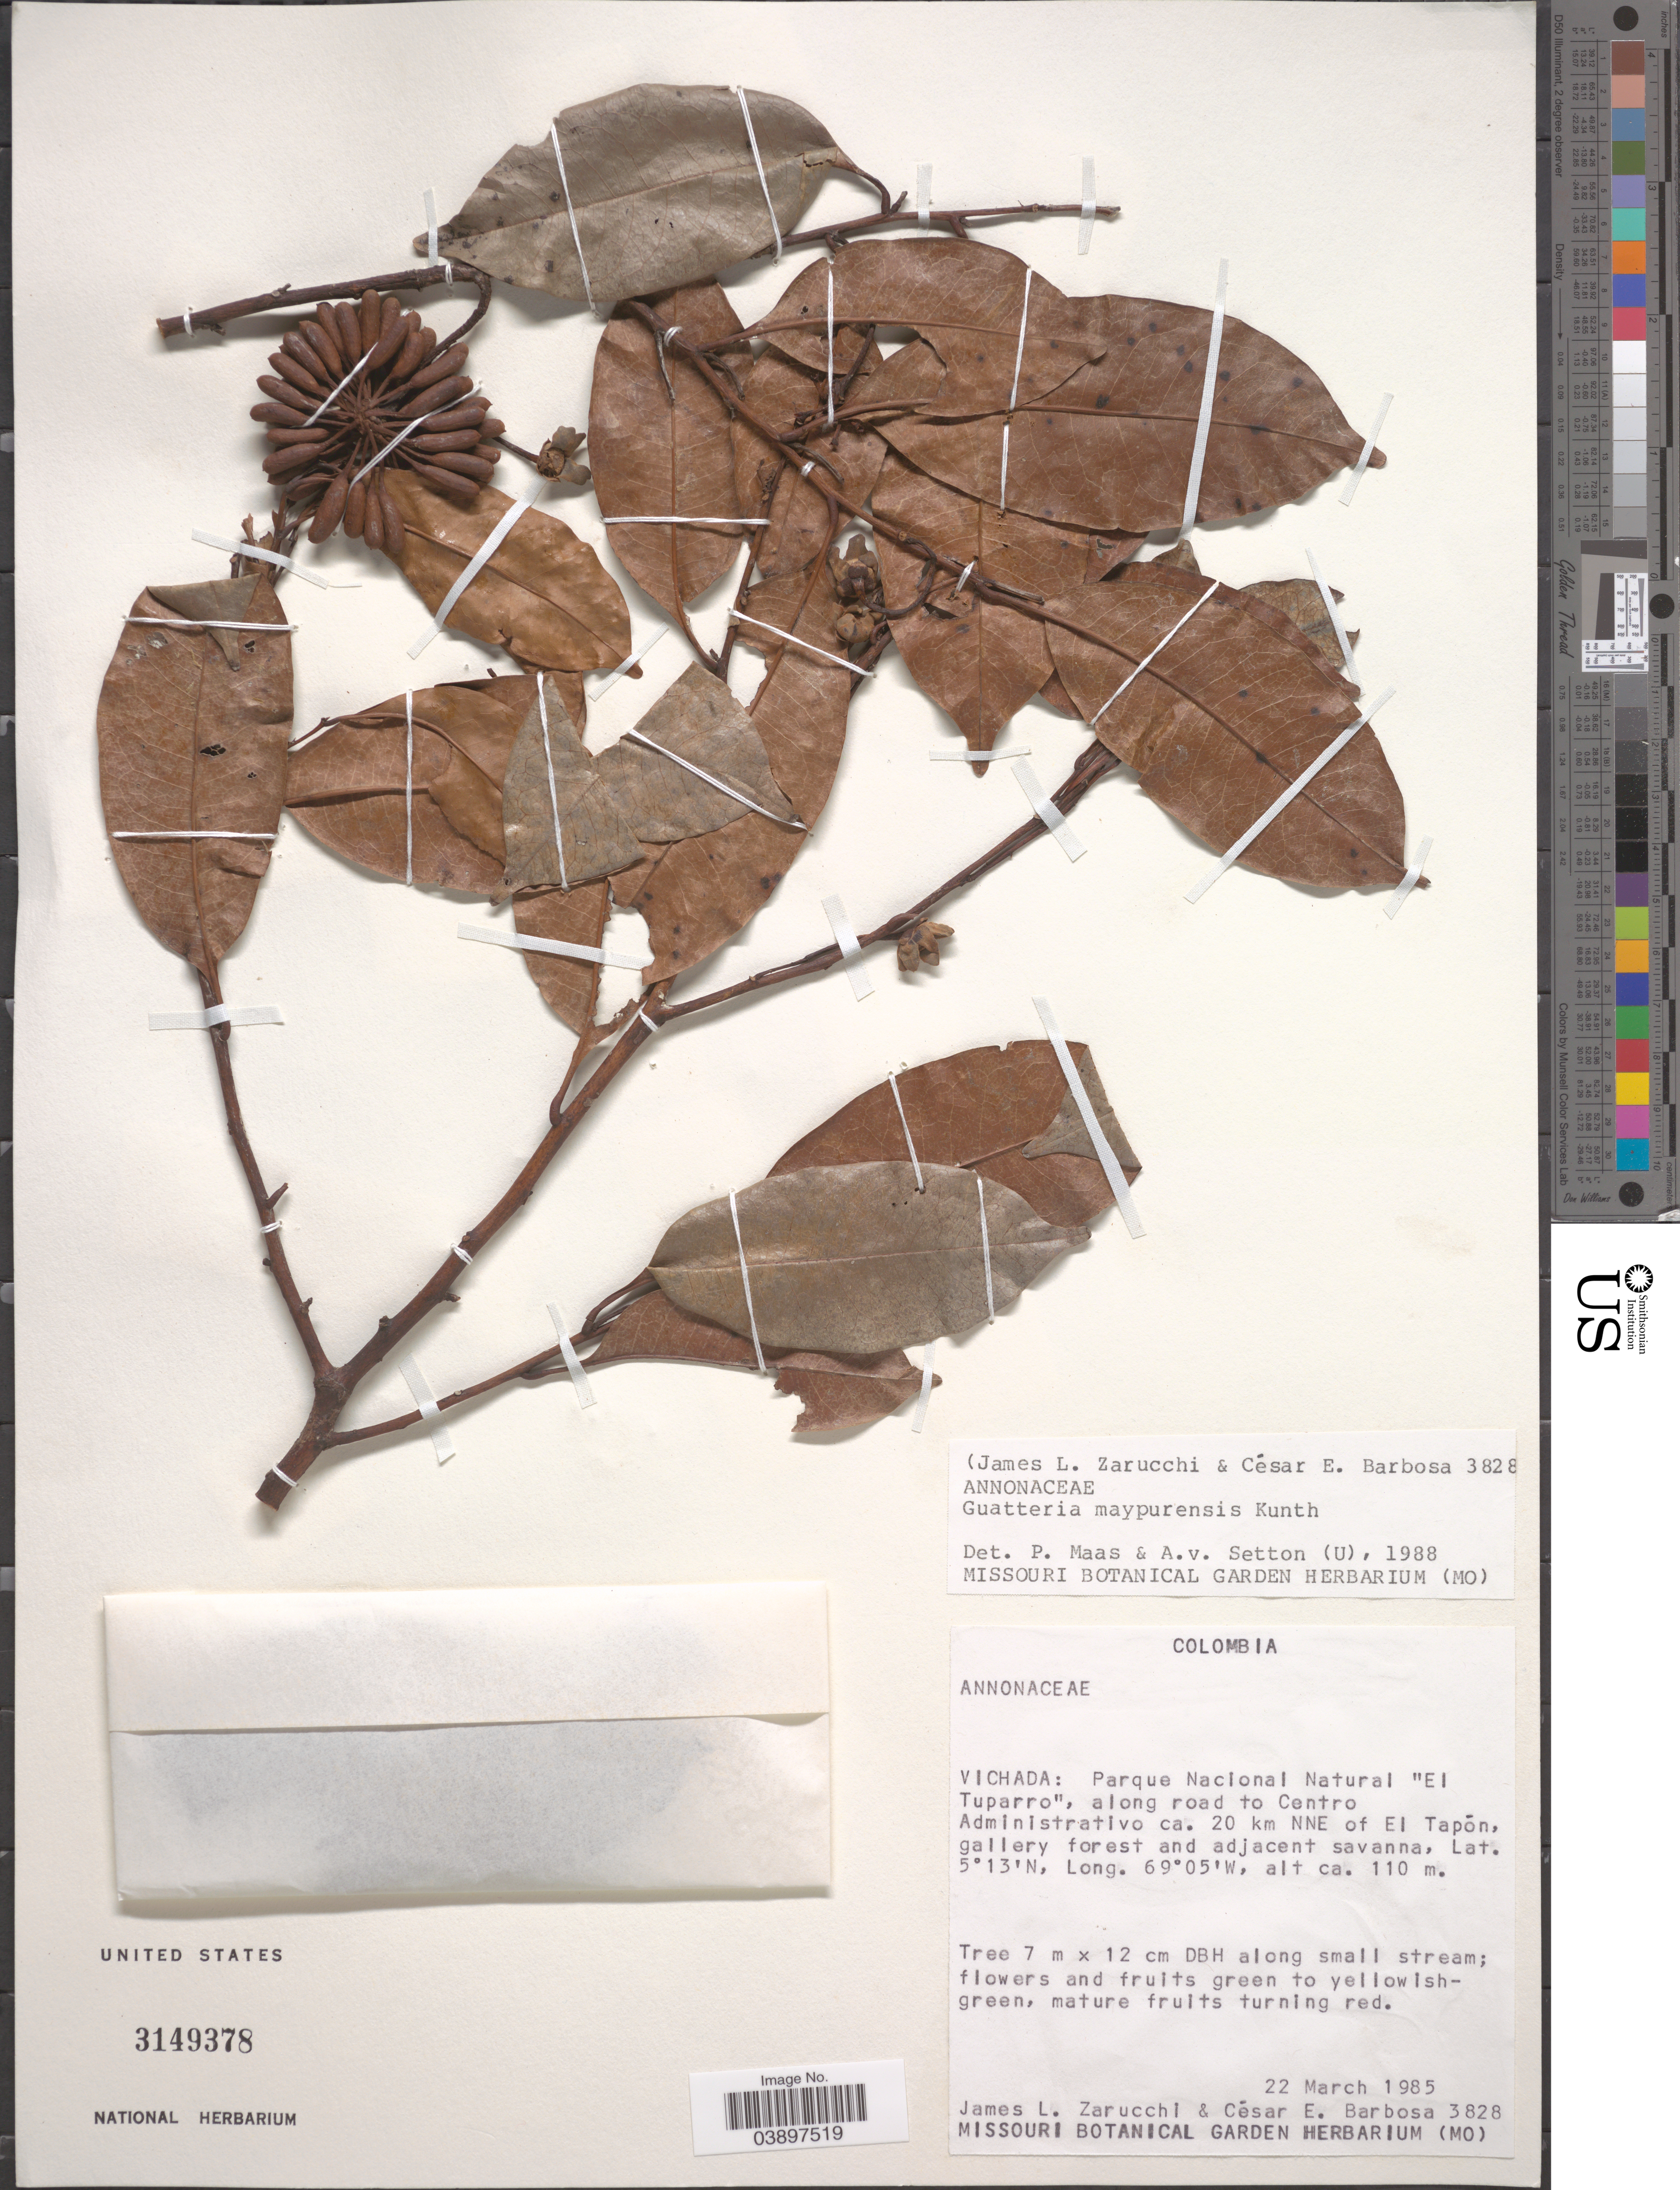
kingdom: Plantae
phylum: Tracheophyta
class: Magnoliopsida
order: Magnoliales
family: Annonaceae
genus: Guatteria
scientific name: Guatteria maypurensis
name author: Kunth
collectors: J. L. Zarucchi & C. E. Barbosa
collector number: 3828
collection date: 1985-03-22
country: Colombia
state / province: Vichada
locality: Parque Nacional Natural 'El Tuparro', along road to Centro Administrativo ca. 20 km NNE of El Tapón.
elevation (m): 110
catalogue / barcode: US 3149378